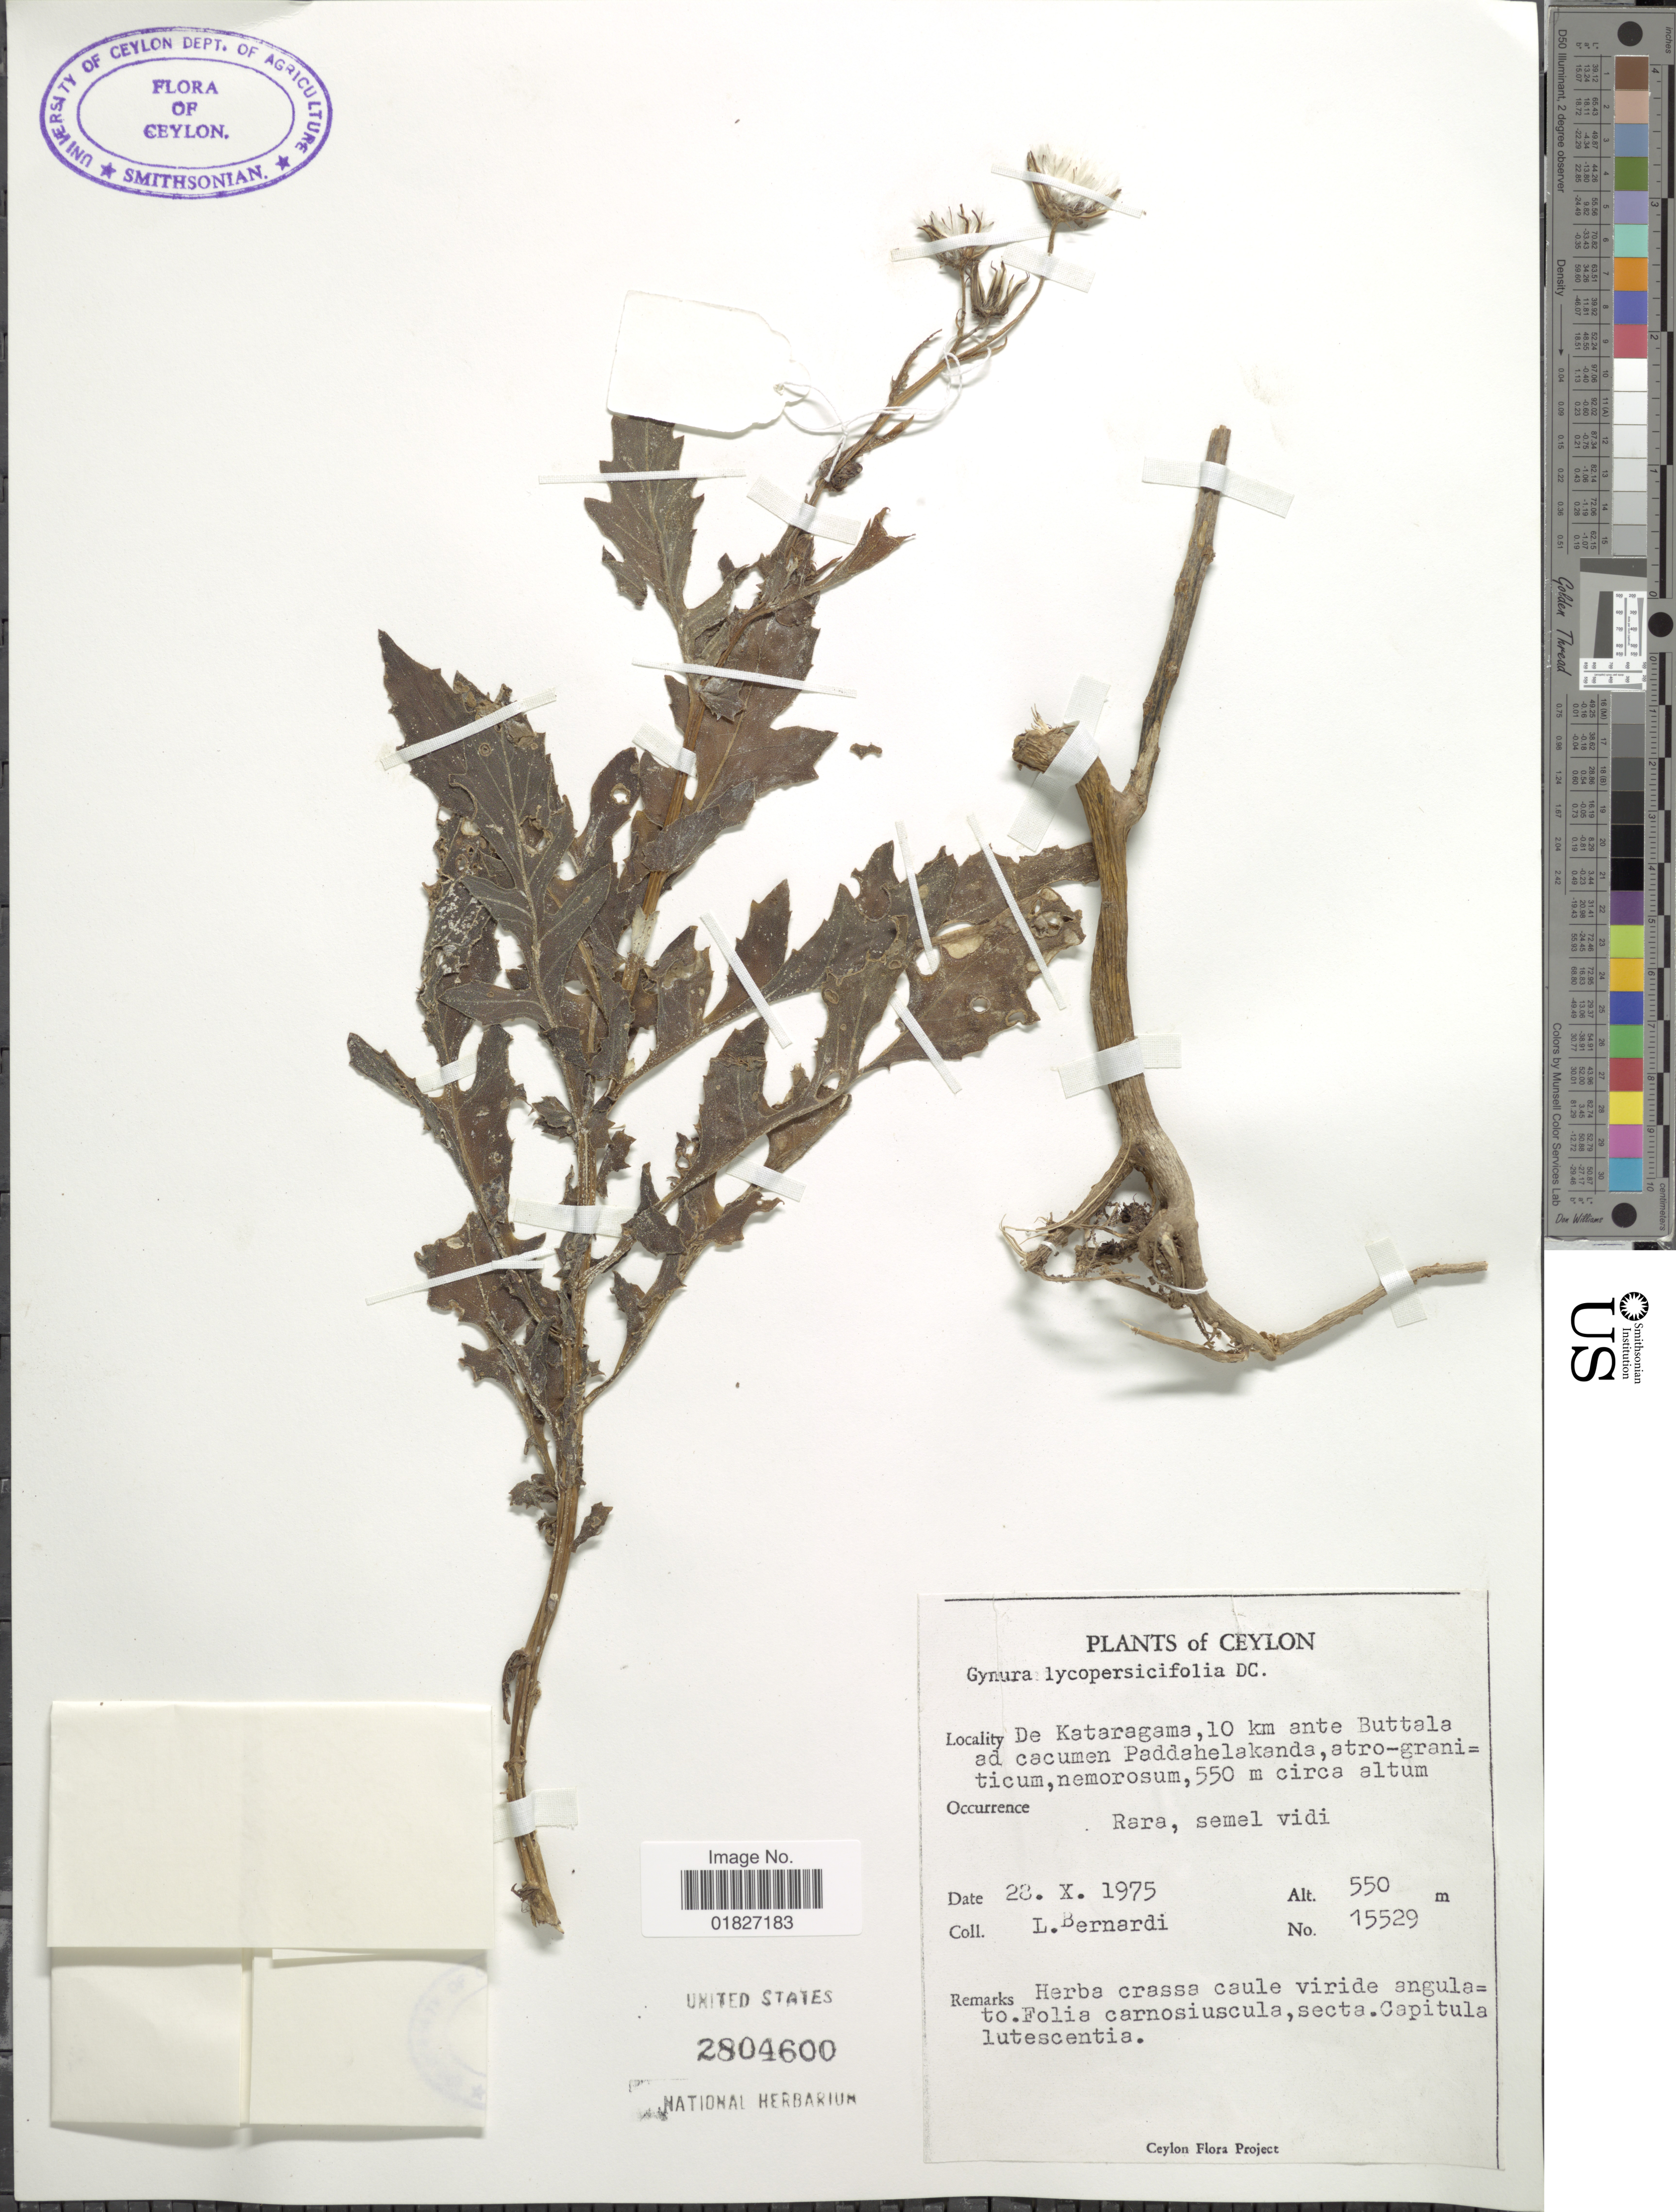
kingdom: Plantae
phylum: Tracheophyta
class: Magnoliopsida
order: Asterales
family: Asteraceae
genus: Gynura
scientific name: Gynura lycopersicifolia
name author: DC.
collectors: L. Bernardi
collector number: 15529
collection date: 1975-10-28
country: Sri Lanka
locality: Ceylon, de Kataragama, 10 km ante Buttala ad cacumen Paddahelakanda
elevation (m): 550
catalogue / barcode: US 2804600